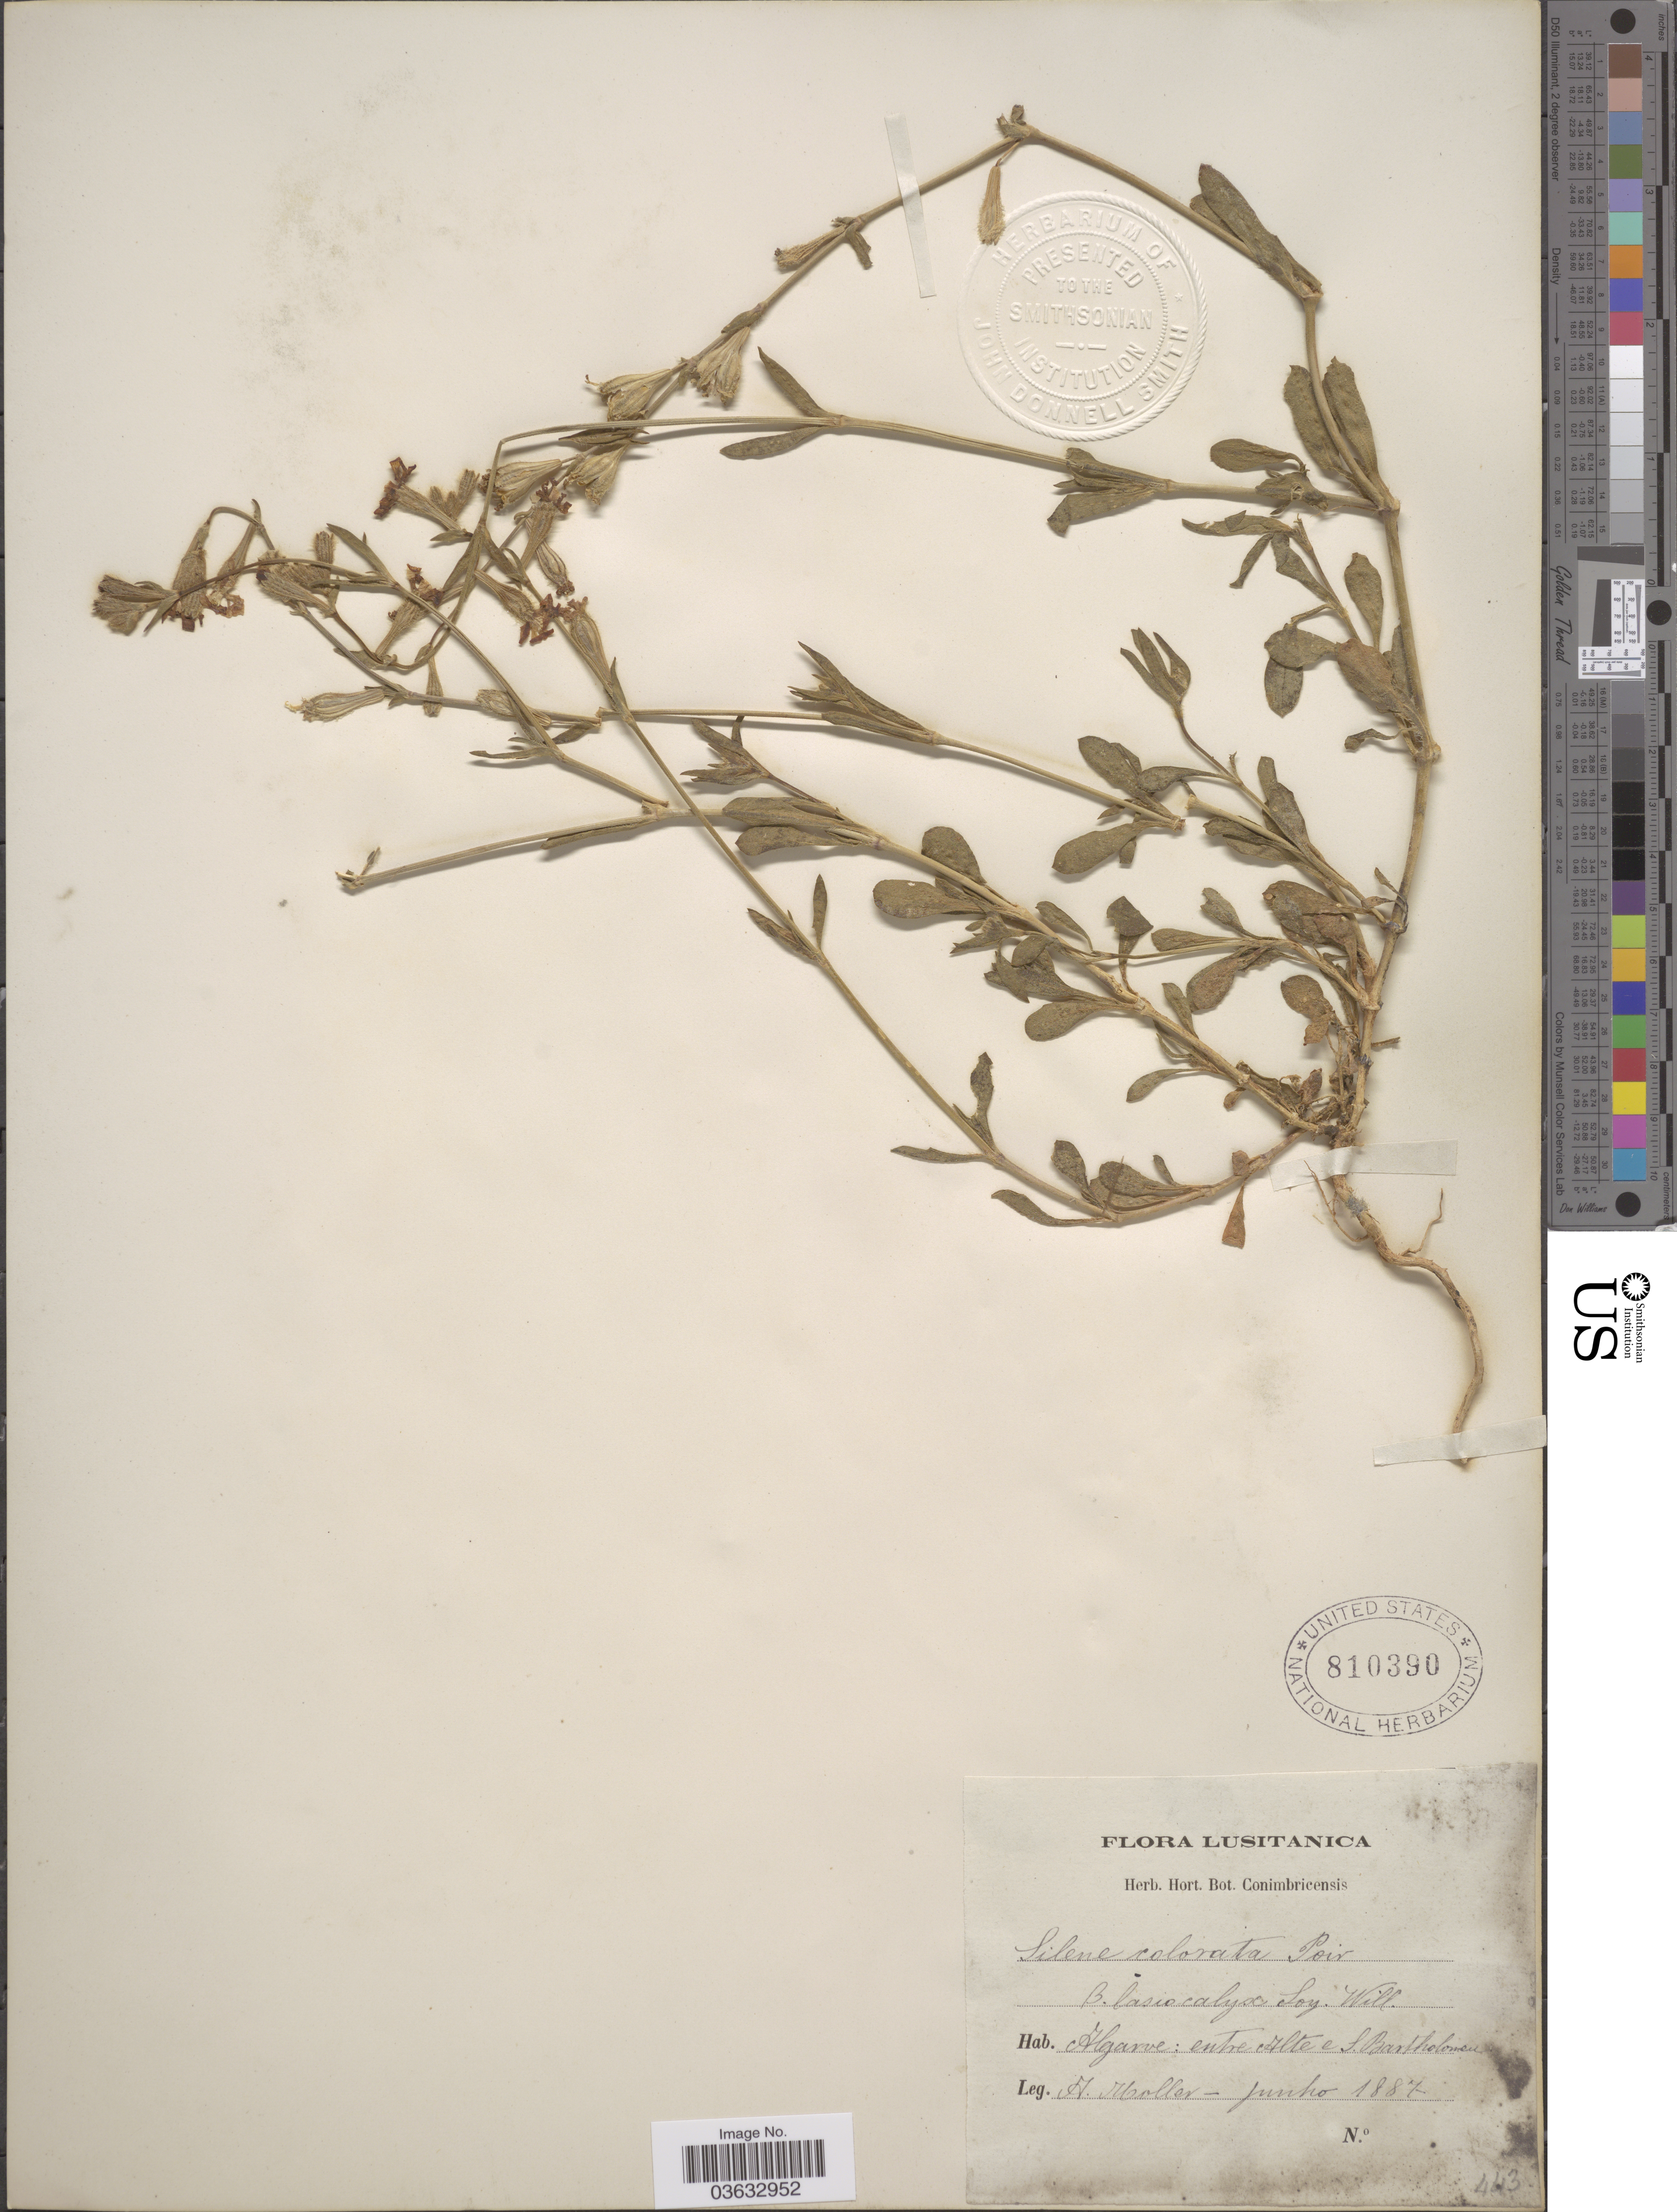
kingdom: Plantae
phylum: Tracheophyta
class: Magnoliopsida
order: Caryophyllales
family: Caryophyllaceae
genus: Silene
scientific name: Silene colorata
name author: Poir.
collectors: A. Moller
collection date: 1887-06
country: Portugal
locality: Lusitanica. Algarve: entre Alte e S. Bartholomeu.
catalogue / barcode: US 810390